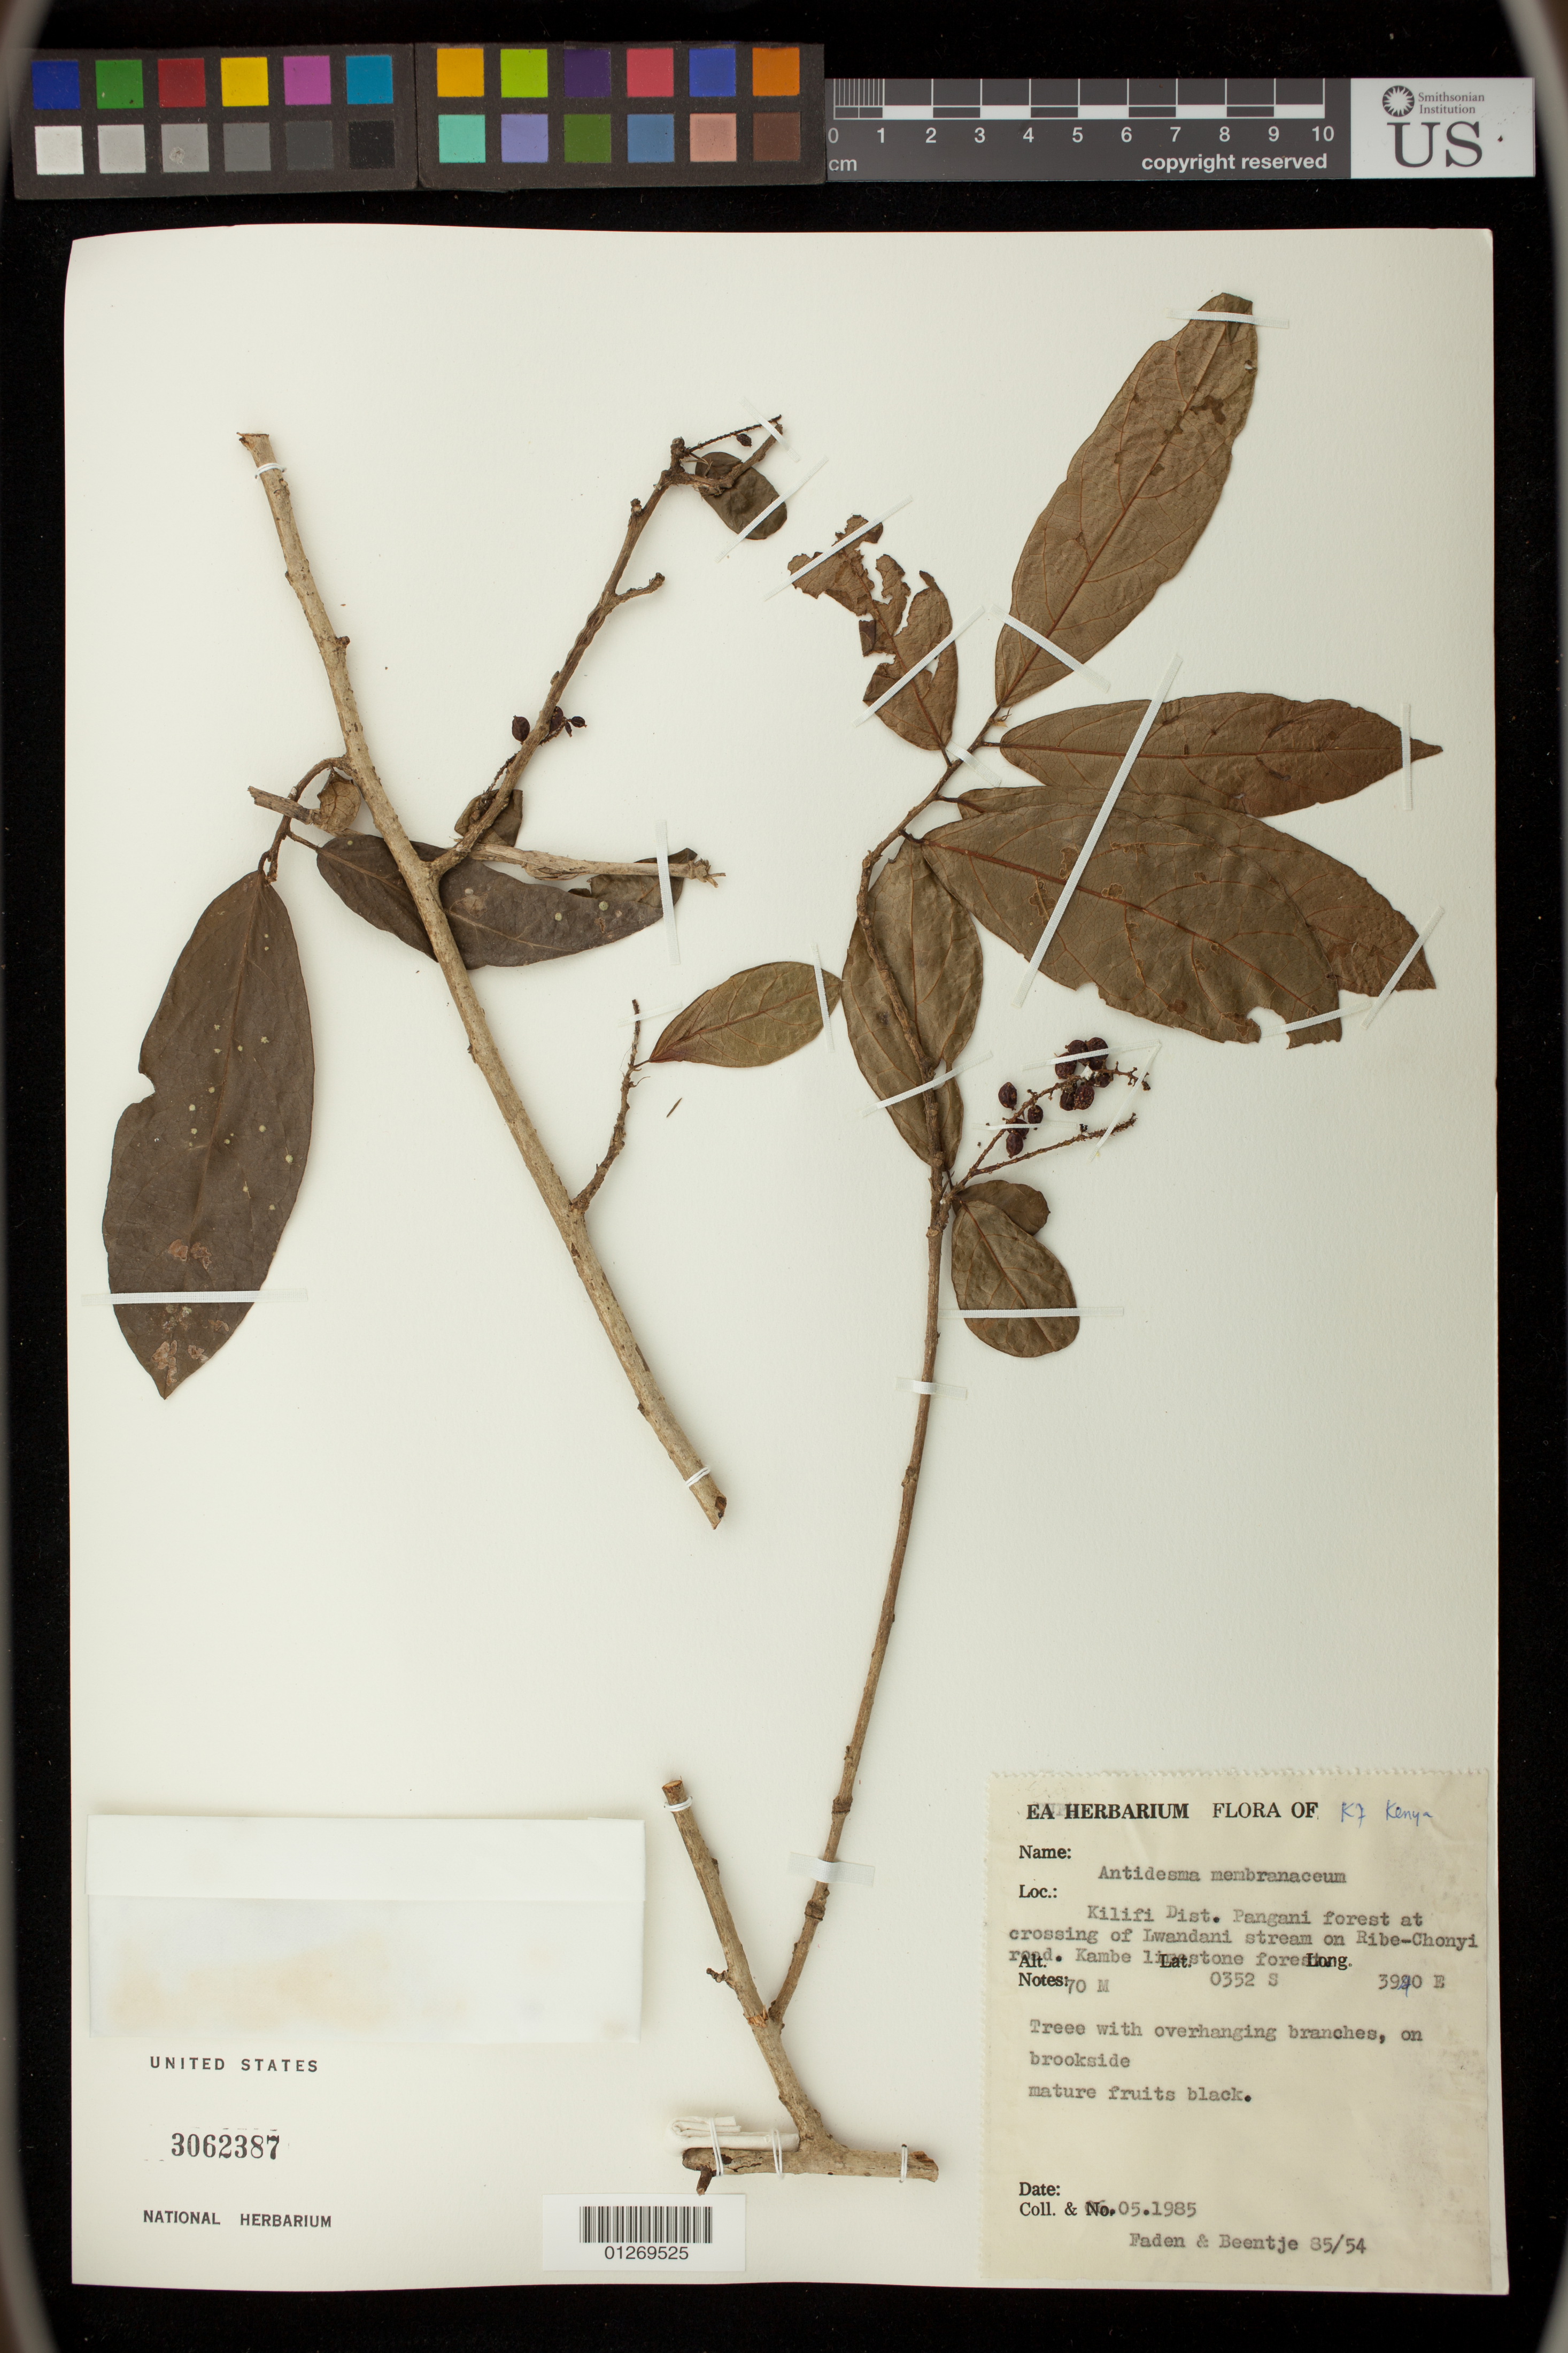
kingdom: Plantae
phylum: Tracheophyta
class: Magnoliopsida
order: Malpighiales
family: Phyllanthaceae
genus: Antidesma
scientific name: Antidesma membranaceum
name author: Müll. Arg.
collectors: -- Faden & -. Boentje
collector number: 85/54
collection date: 1985-06-05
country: Kenya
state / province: Kilifi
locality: Kilifi District, Malindi.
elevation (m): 70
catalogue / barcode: US 3062387